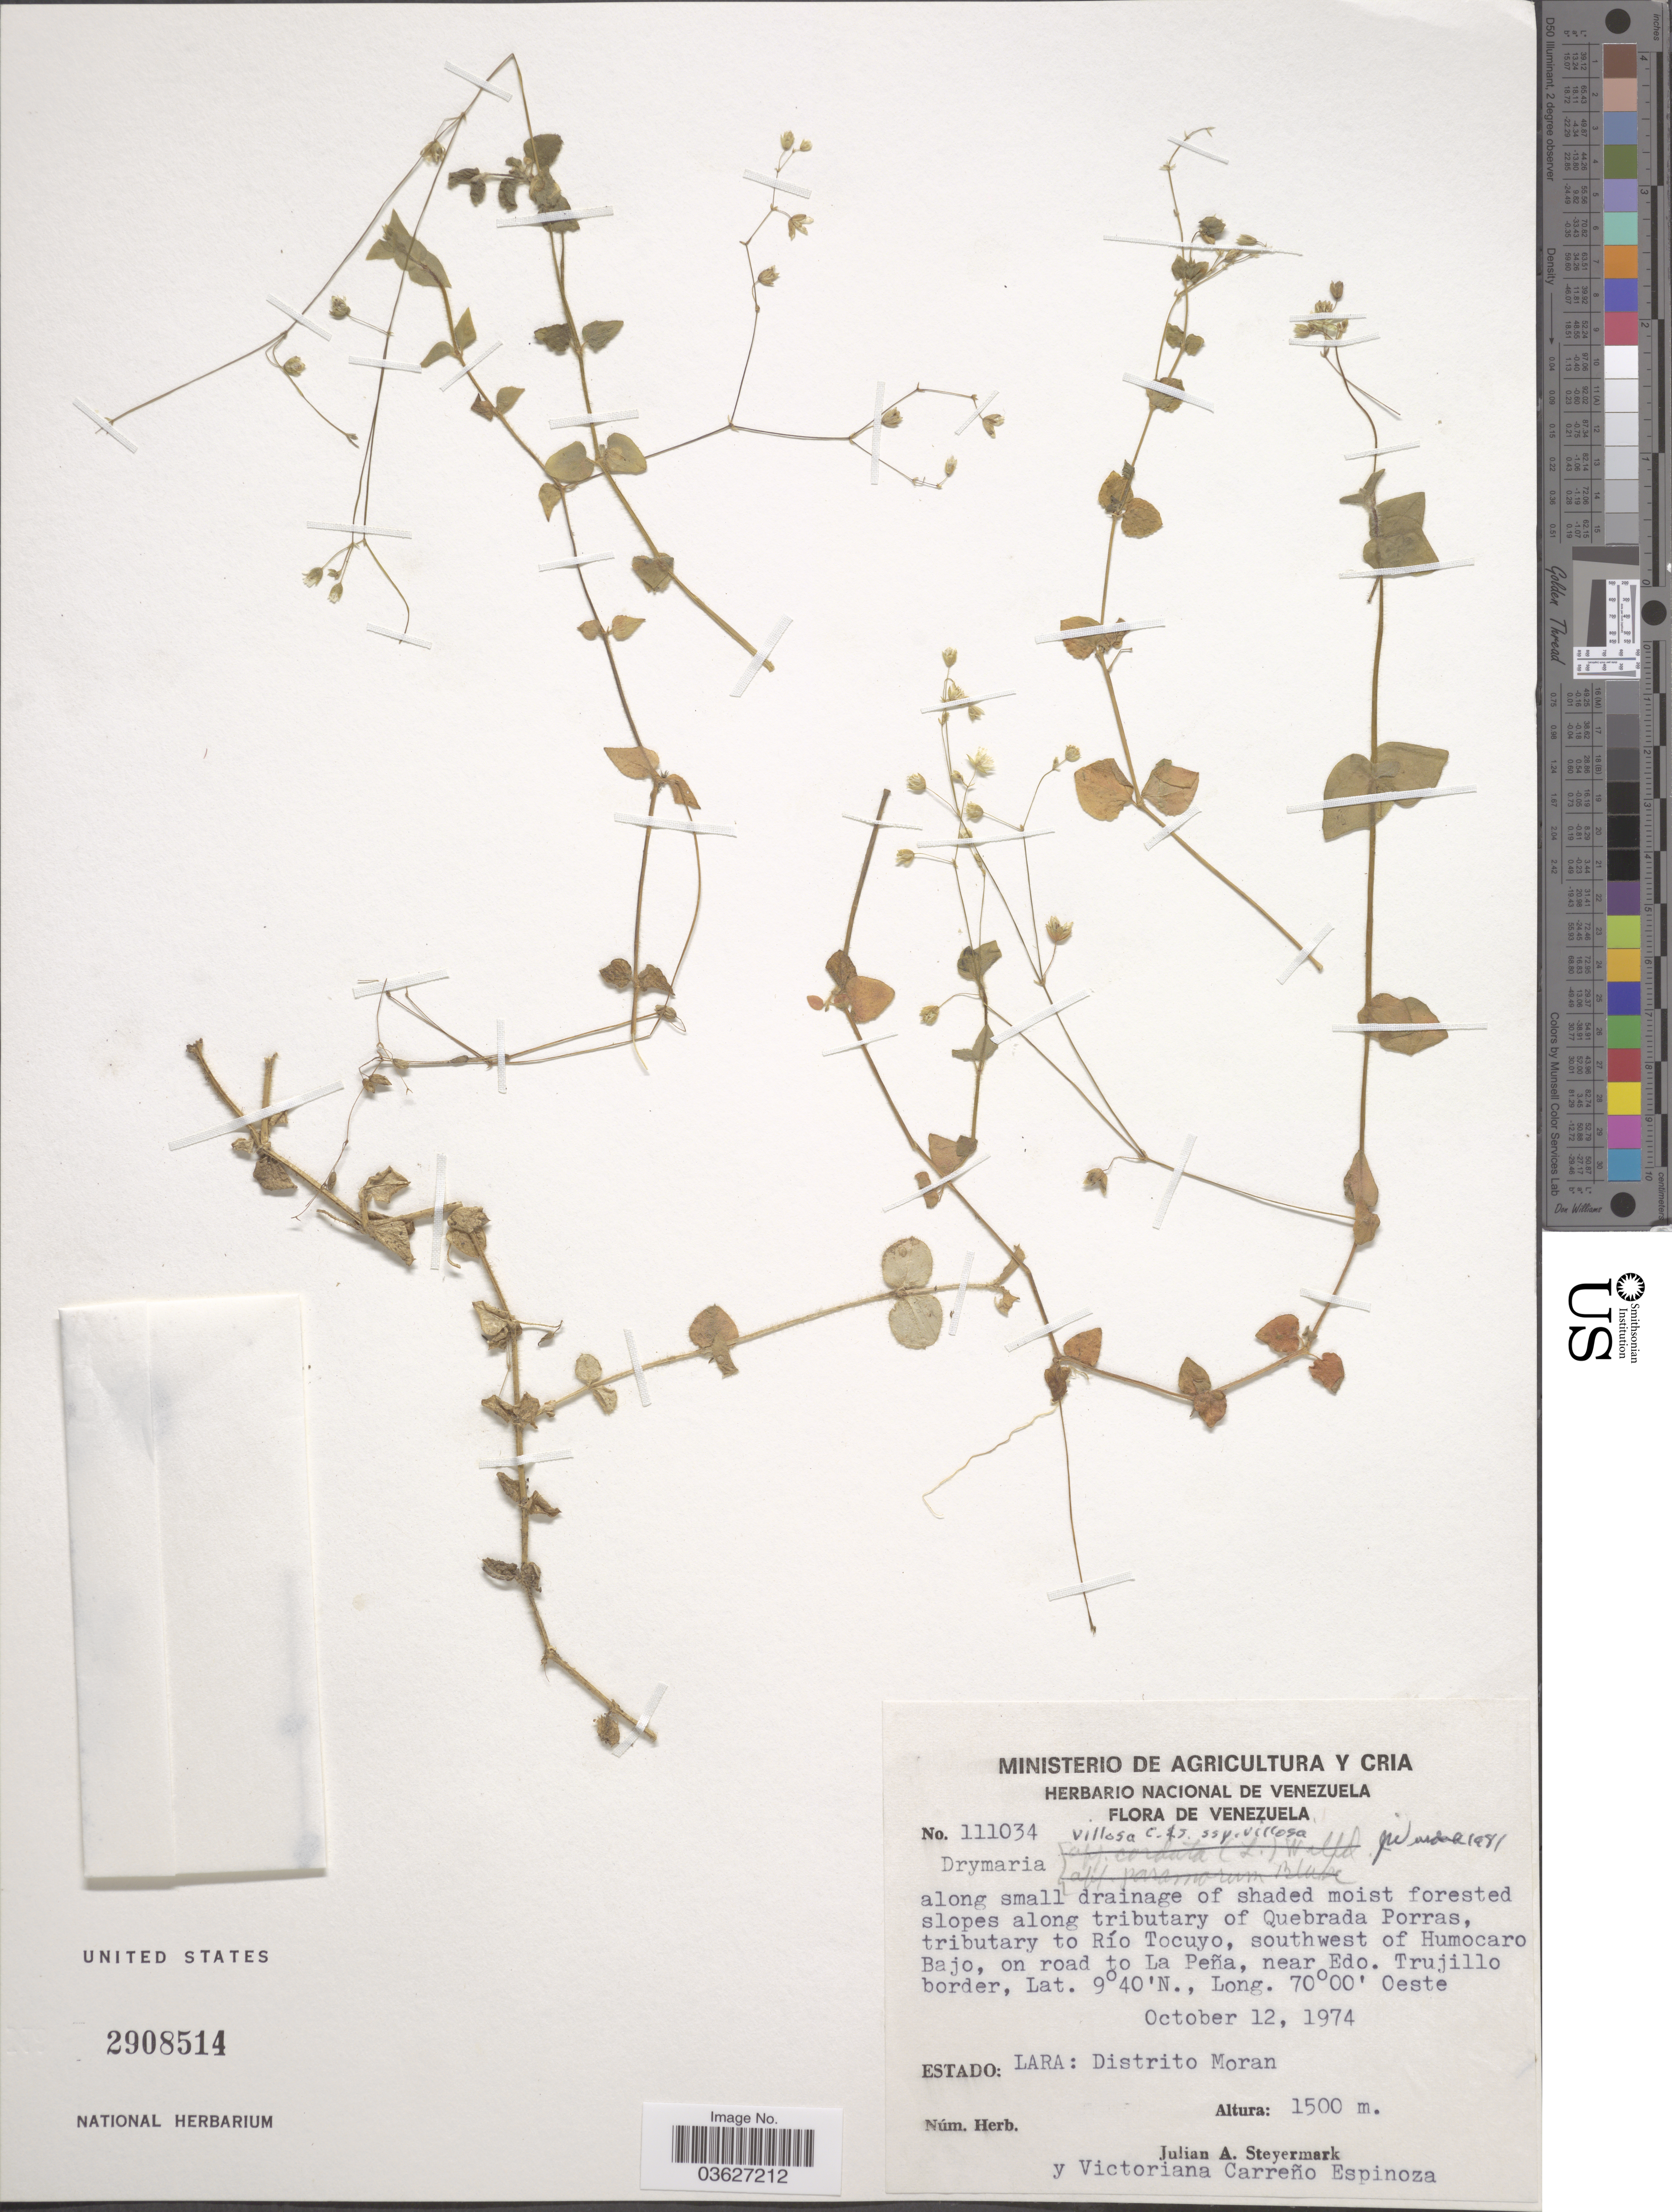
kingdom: Plantae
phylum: Tracheophyta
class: Magnoliopsida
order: Caryophyllales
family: Caryophyllaceae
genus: Drymaria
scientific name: Drymaria villosa subsp. villosa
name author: Cham. & Schltdl.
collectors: J. Steyermark & V. Carreño E.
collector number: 111034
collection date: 1974-10-12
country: Venezuela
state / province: Lara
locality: Forested slopes along tributary of Quebrada Porras, tributary to Río Tocuyo, southwest of Humocaro Bajo, on road to La Peña, near Edo. Trujillo border. Distrito Moran.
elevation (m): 1500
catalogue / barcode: US 2908514